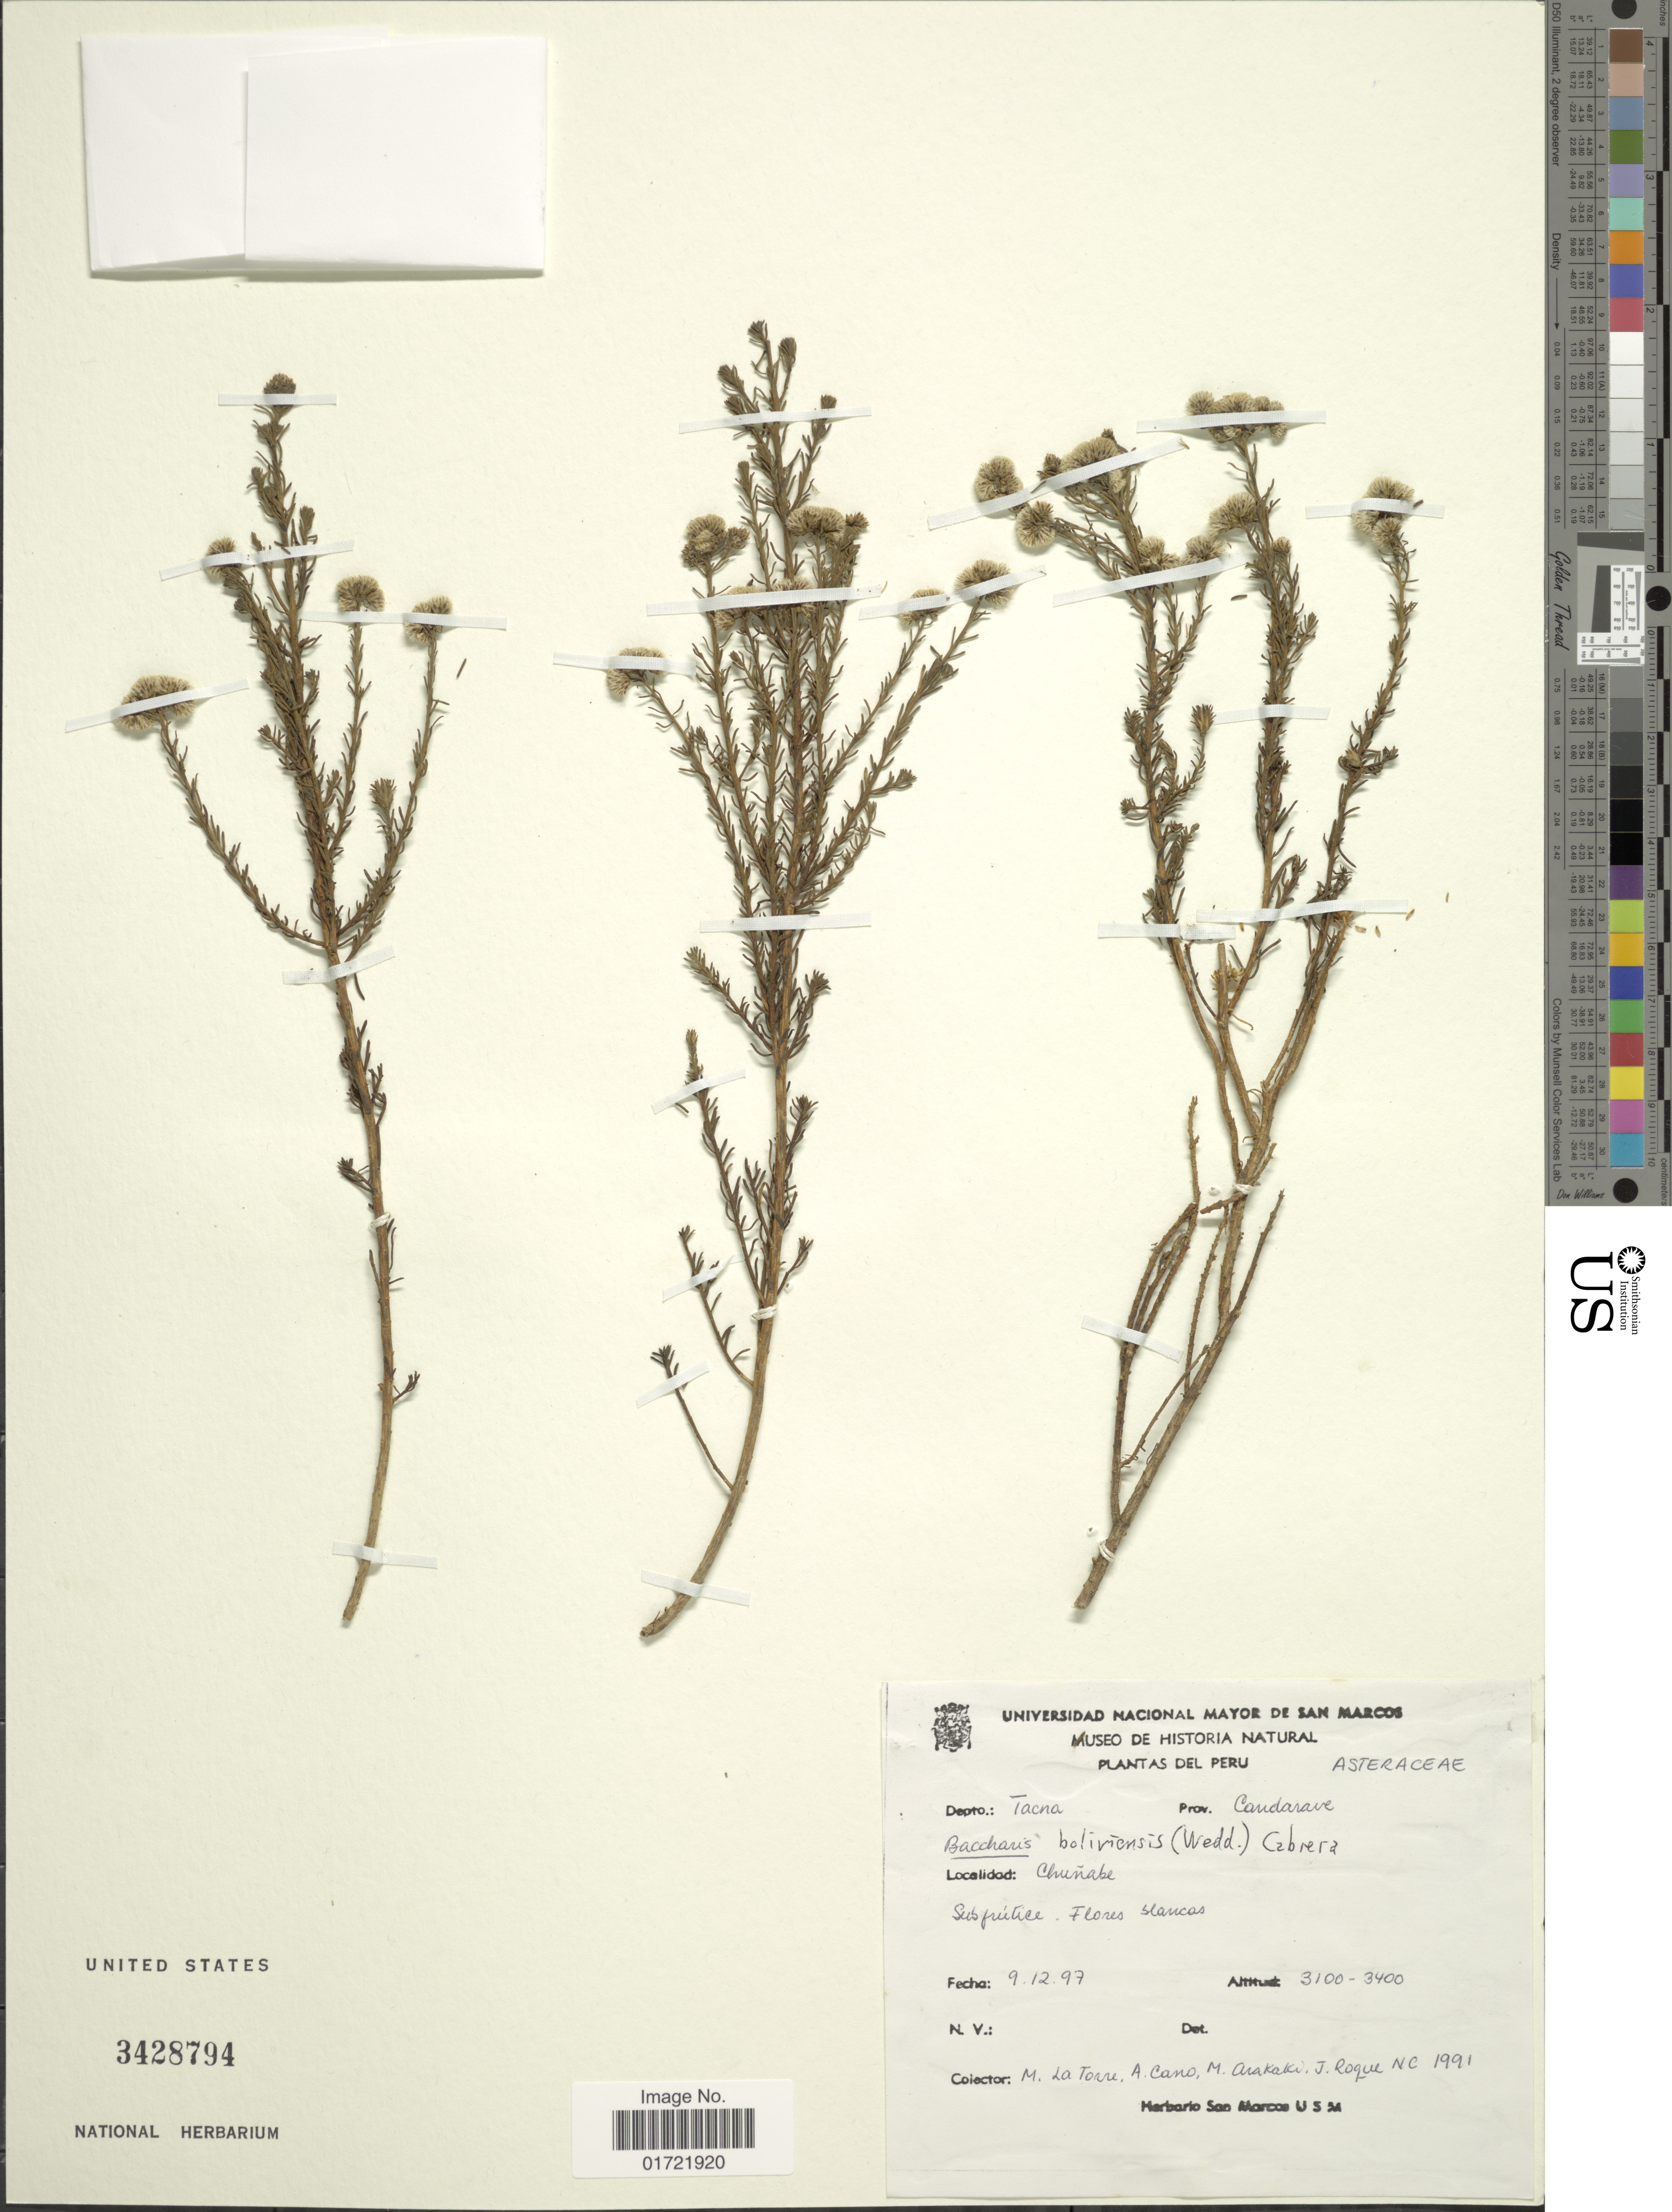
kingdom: Plantae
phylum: Tracheophyta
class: Magnoliopsida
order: Asterales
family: Asteraceae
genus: Baccharis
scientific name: Baccharis bolivensis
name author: (Wedd.) Cabrera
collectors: M. I. La Torre, A. Cano, M. Arakaki & J. Roque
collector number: NC 1991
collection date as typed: Transcribed d/m/y: 9/12/97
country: Peru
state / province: Tacna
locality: Chuñabe, Prov. Candarave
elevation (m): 3100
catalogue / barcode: US 3428794